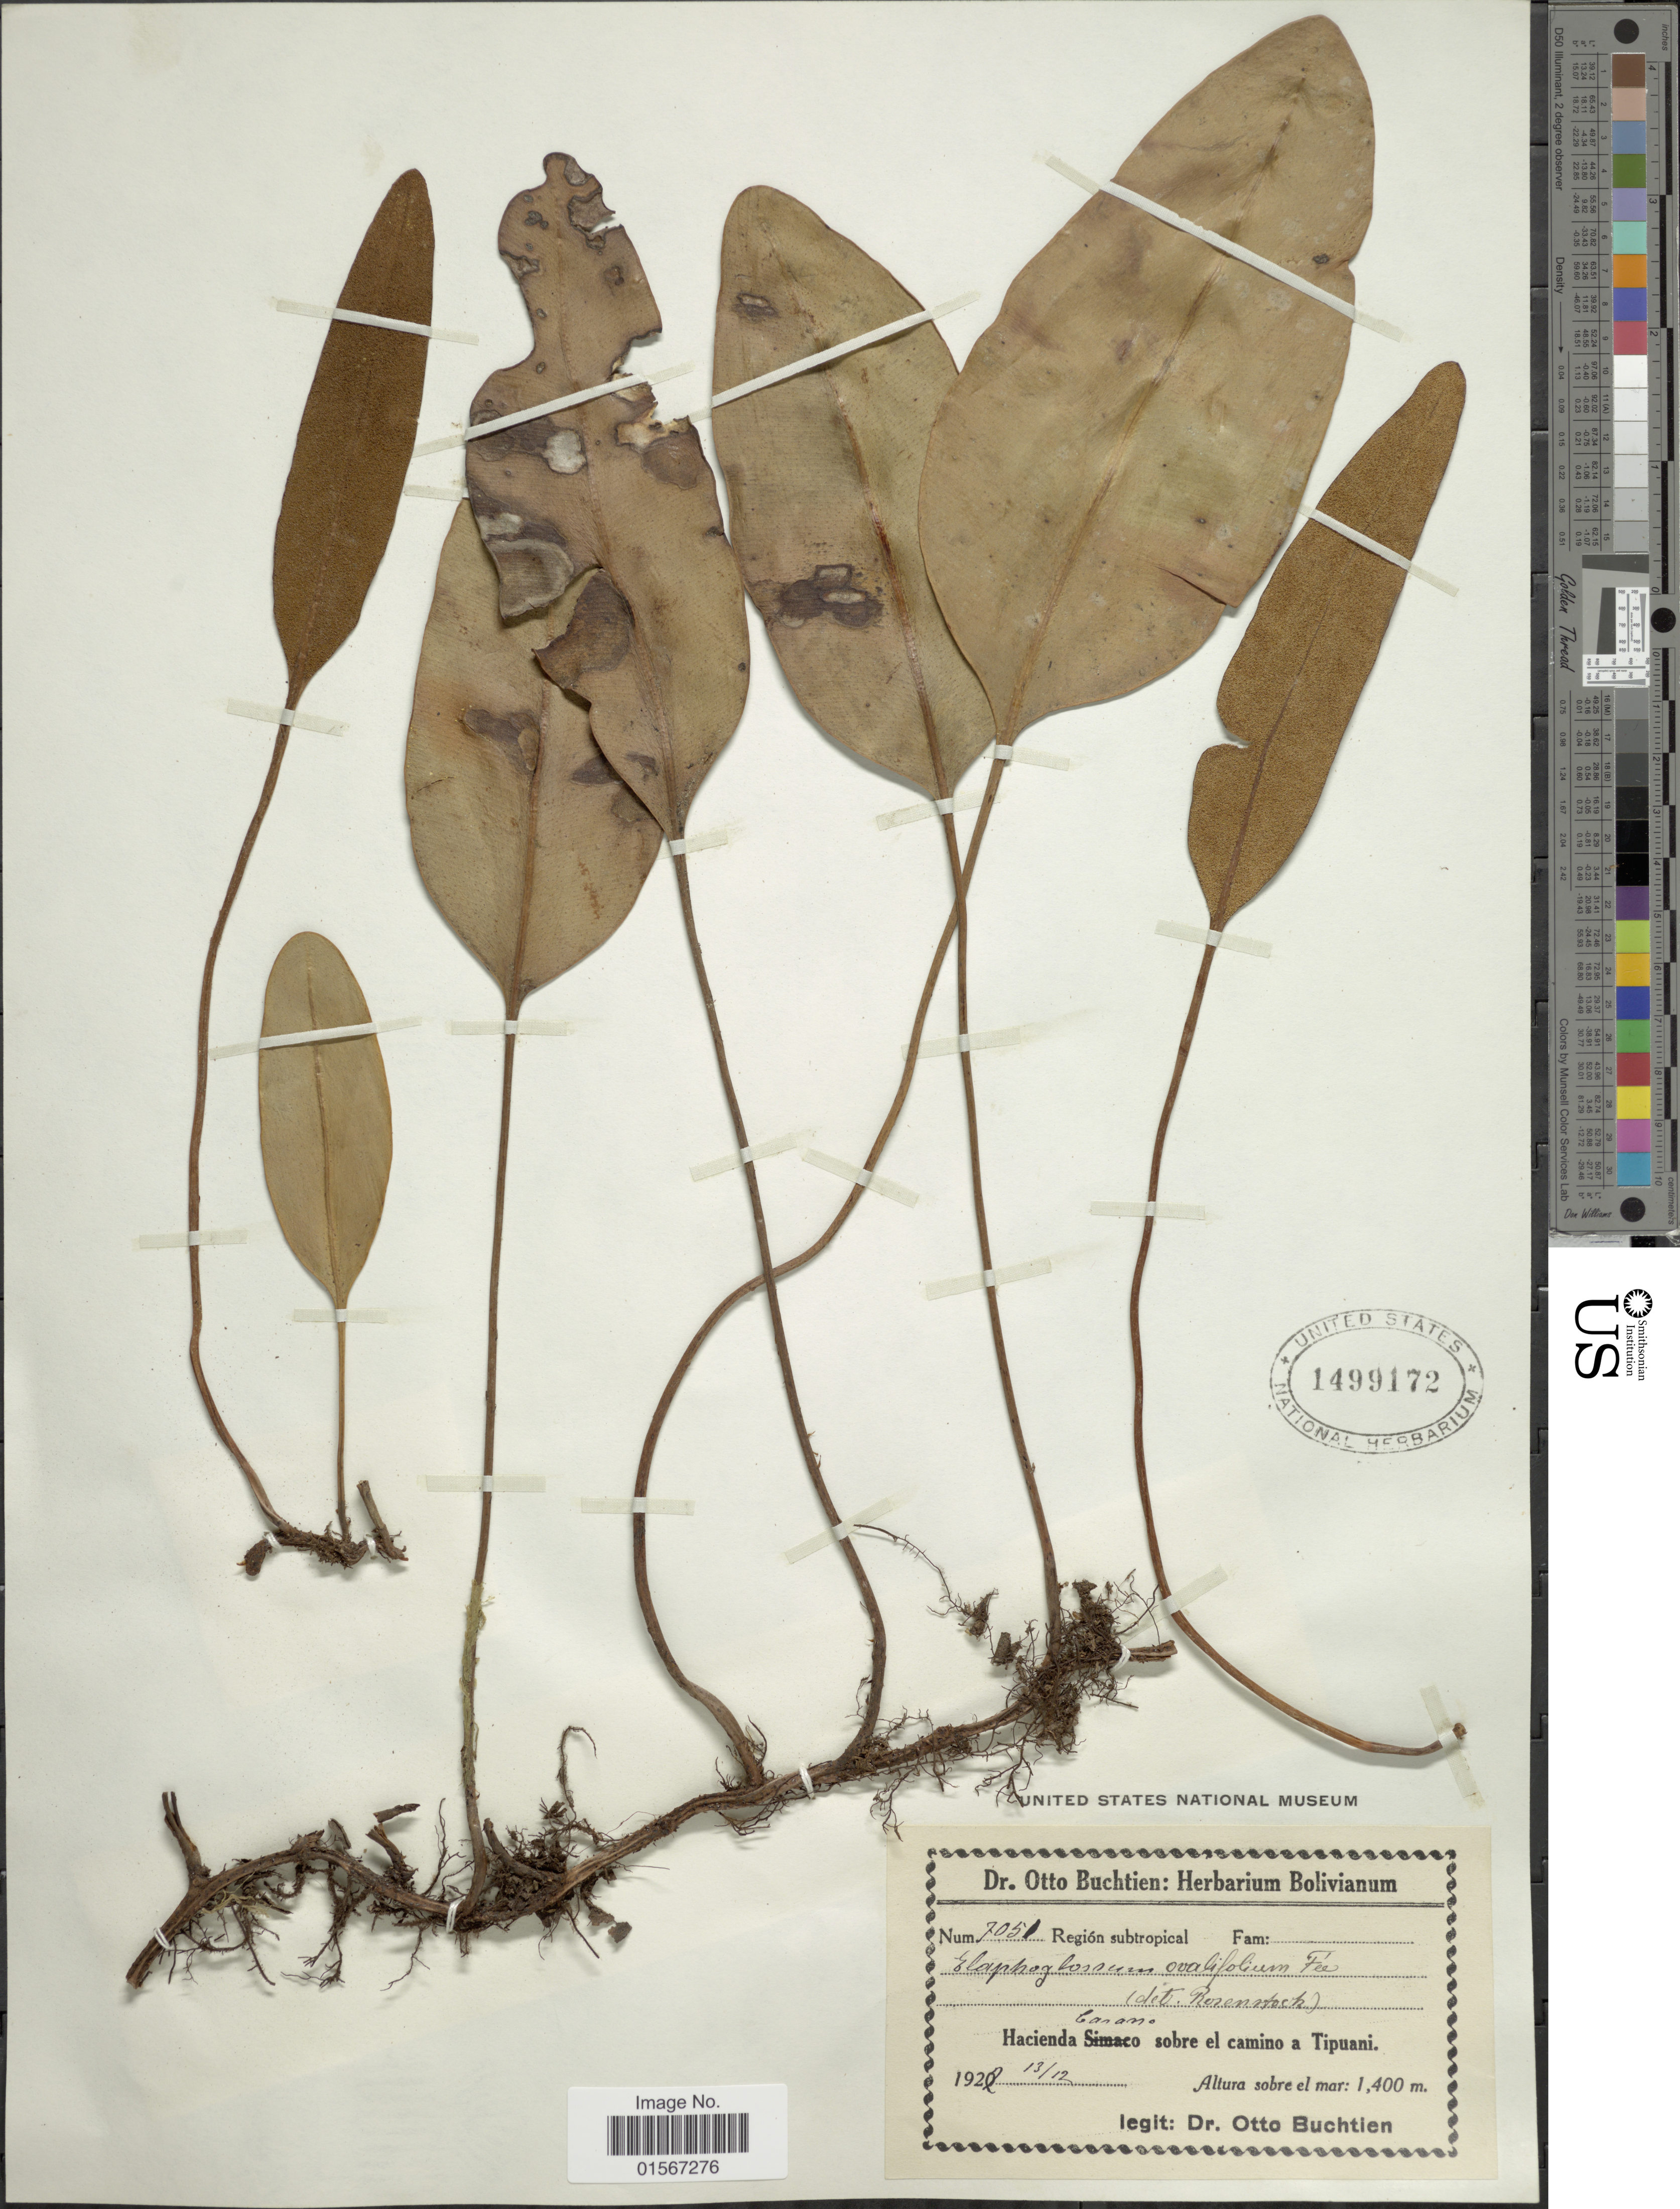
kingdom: Plantae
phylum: Tracheophyta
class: Polypodiopsida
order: Polypodiales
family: Dryopteridaceae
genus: Elaphoglossum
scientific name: Elaphoglossum ovalifolium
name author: (Fée) Christ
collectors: O. Buchtien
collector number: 7051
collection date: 1922-12-13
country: Bolivia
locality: Hacienda Canamo, sobre el camino a Tipuani.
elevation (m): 1400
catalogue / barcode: US 1499172